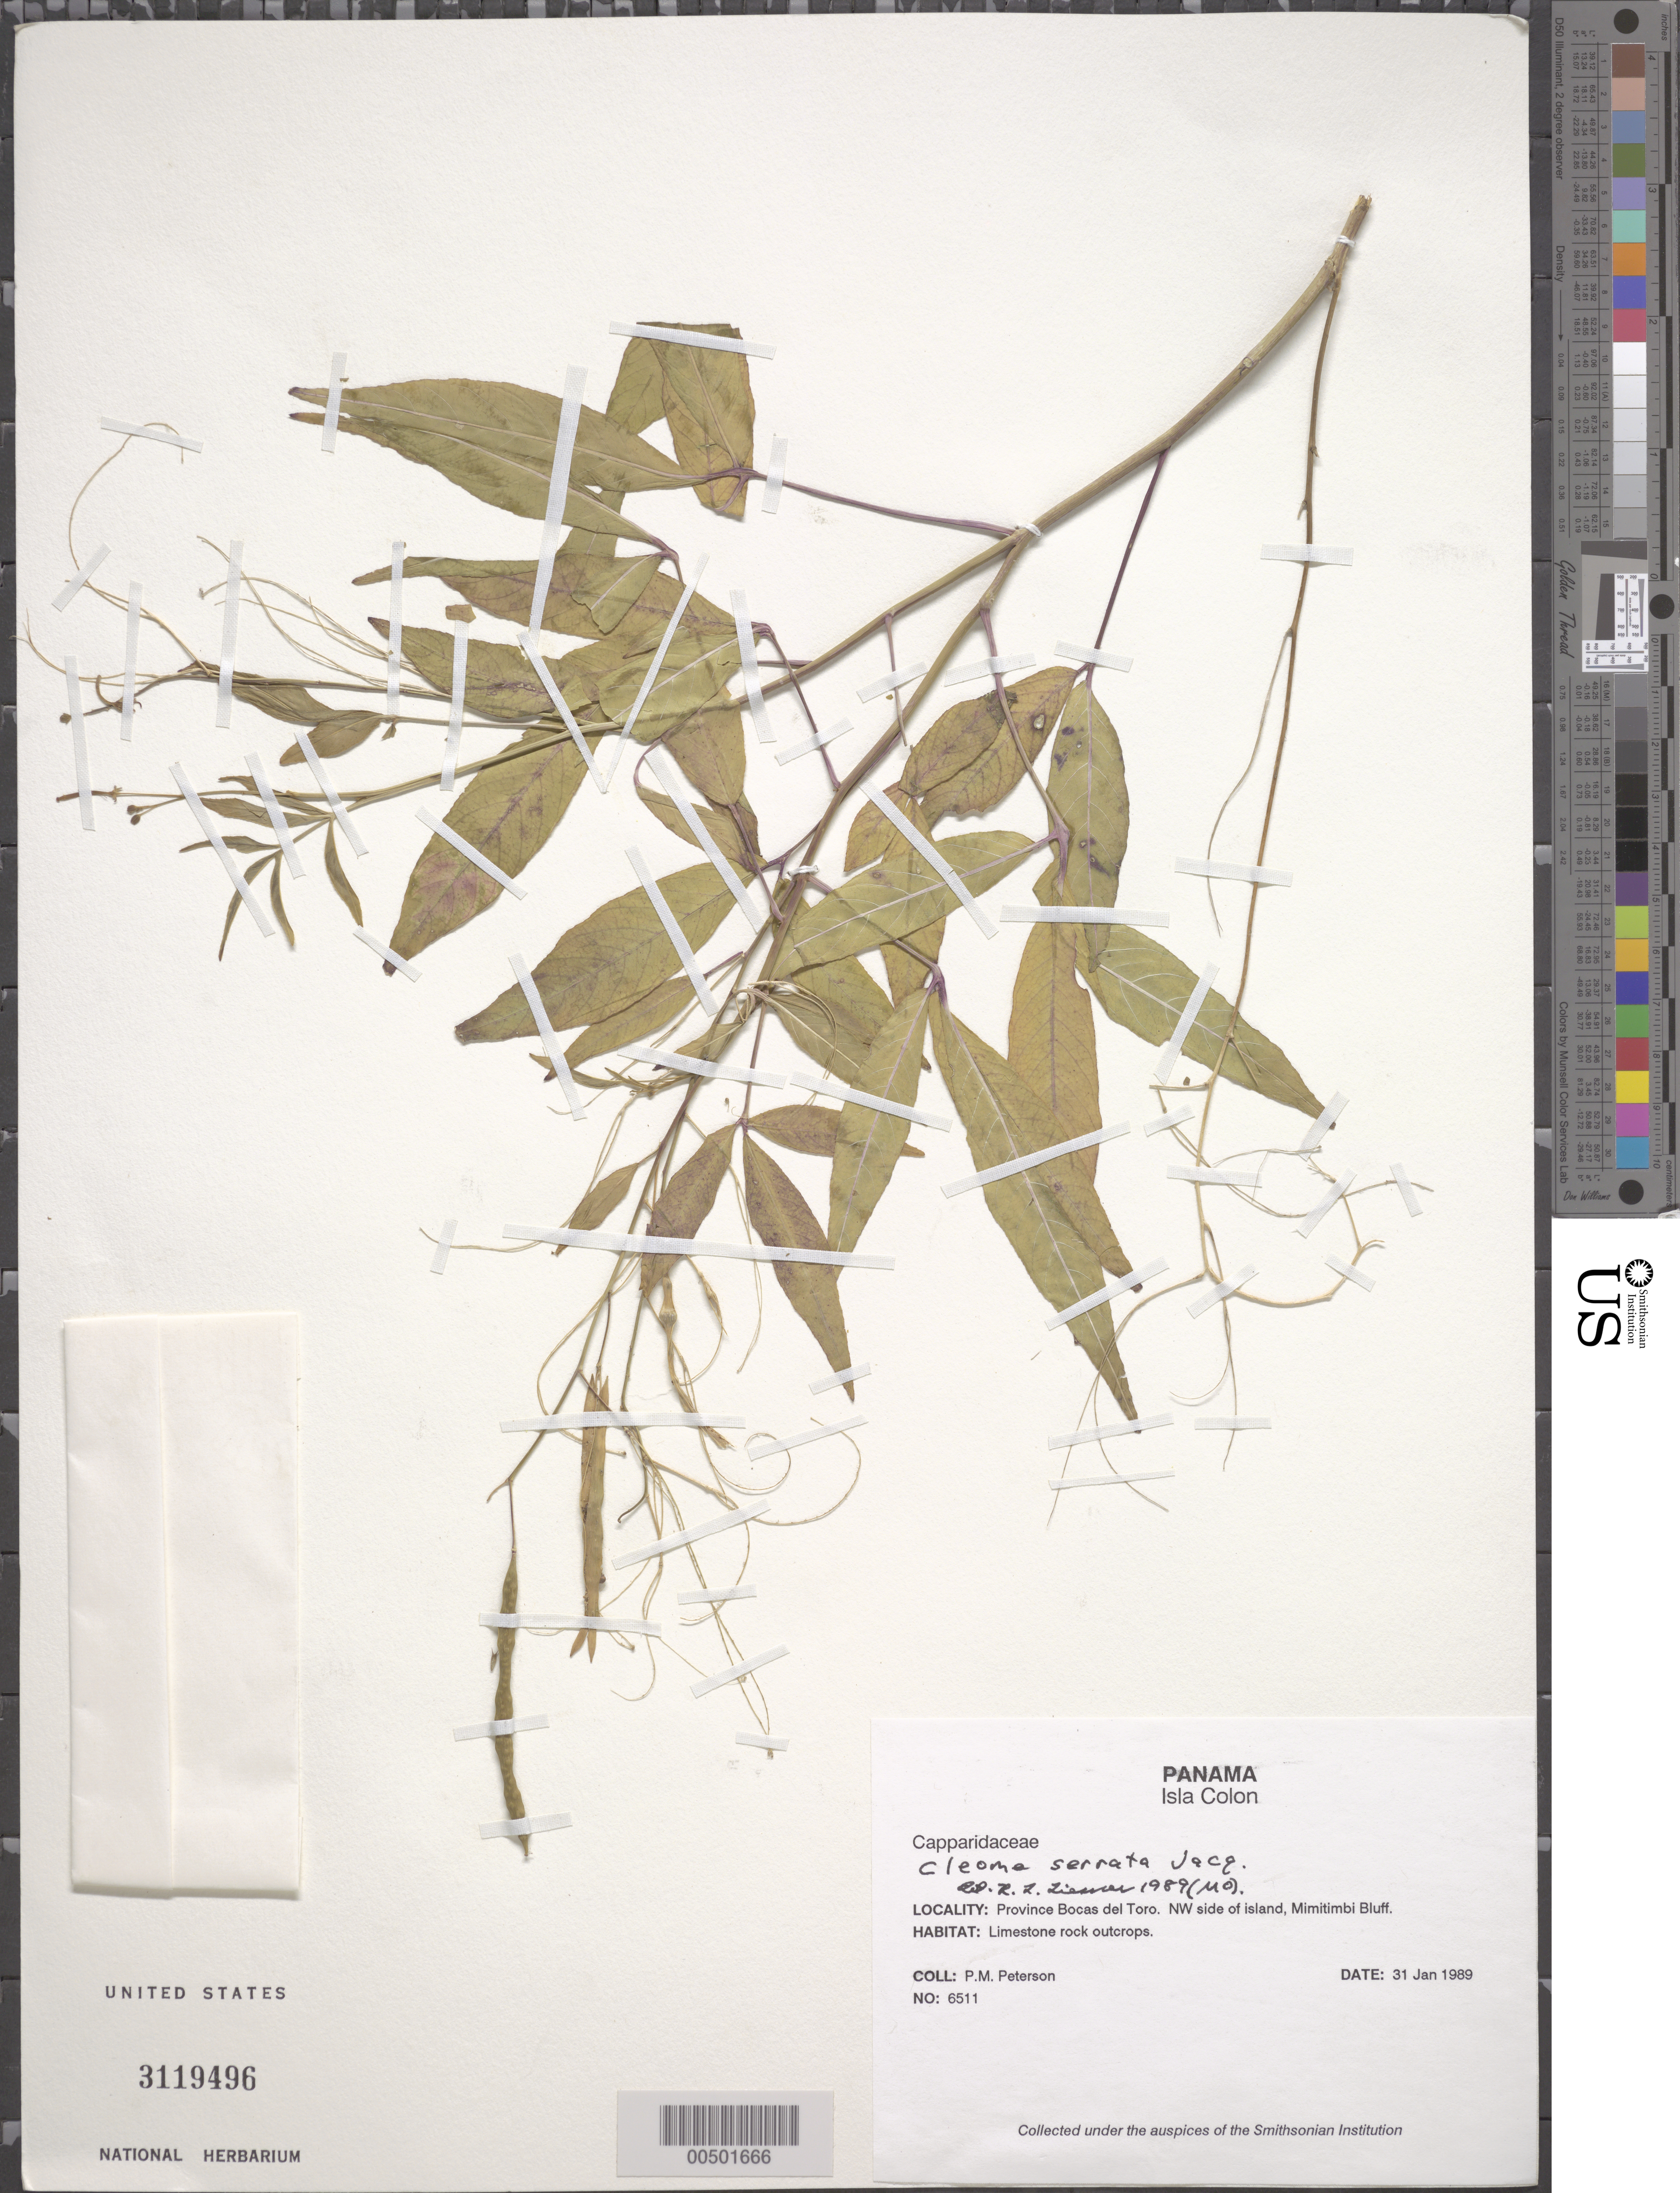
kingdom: Plantae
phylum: Tracheophyta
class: Magnoliopsida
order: Brassicales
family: Cleomaceae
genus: Cleoserrata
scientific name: Cleoserrata serrata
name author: (Jacq.) Iltis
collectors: P. M. Peterson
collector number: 06511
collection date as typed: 31 Jan 1989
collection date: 1989-01-31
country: Panama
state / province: Bocas del Toro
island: Colón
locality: Isla Colon, NW side of Island, Mimitimbi Bluff.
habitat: Limestone rock outcrops.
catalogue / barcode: US 3119496